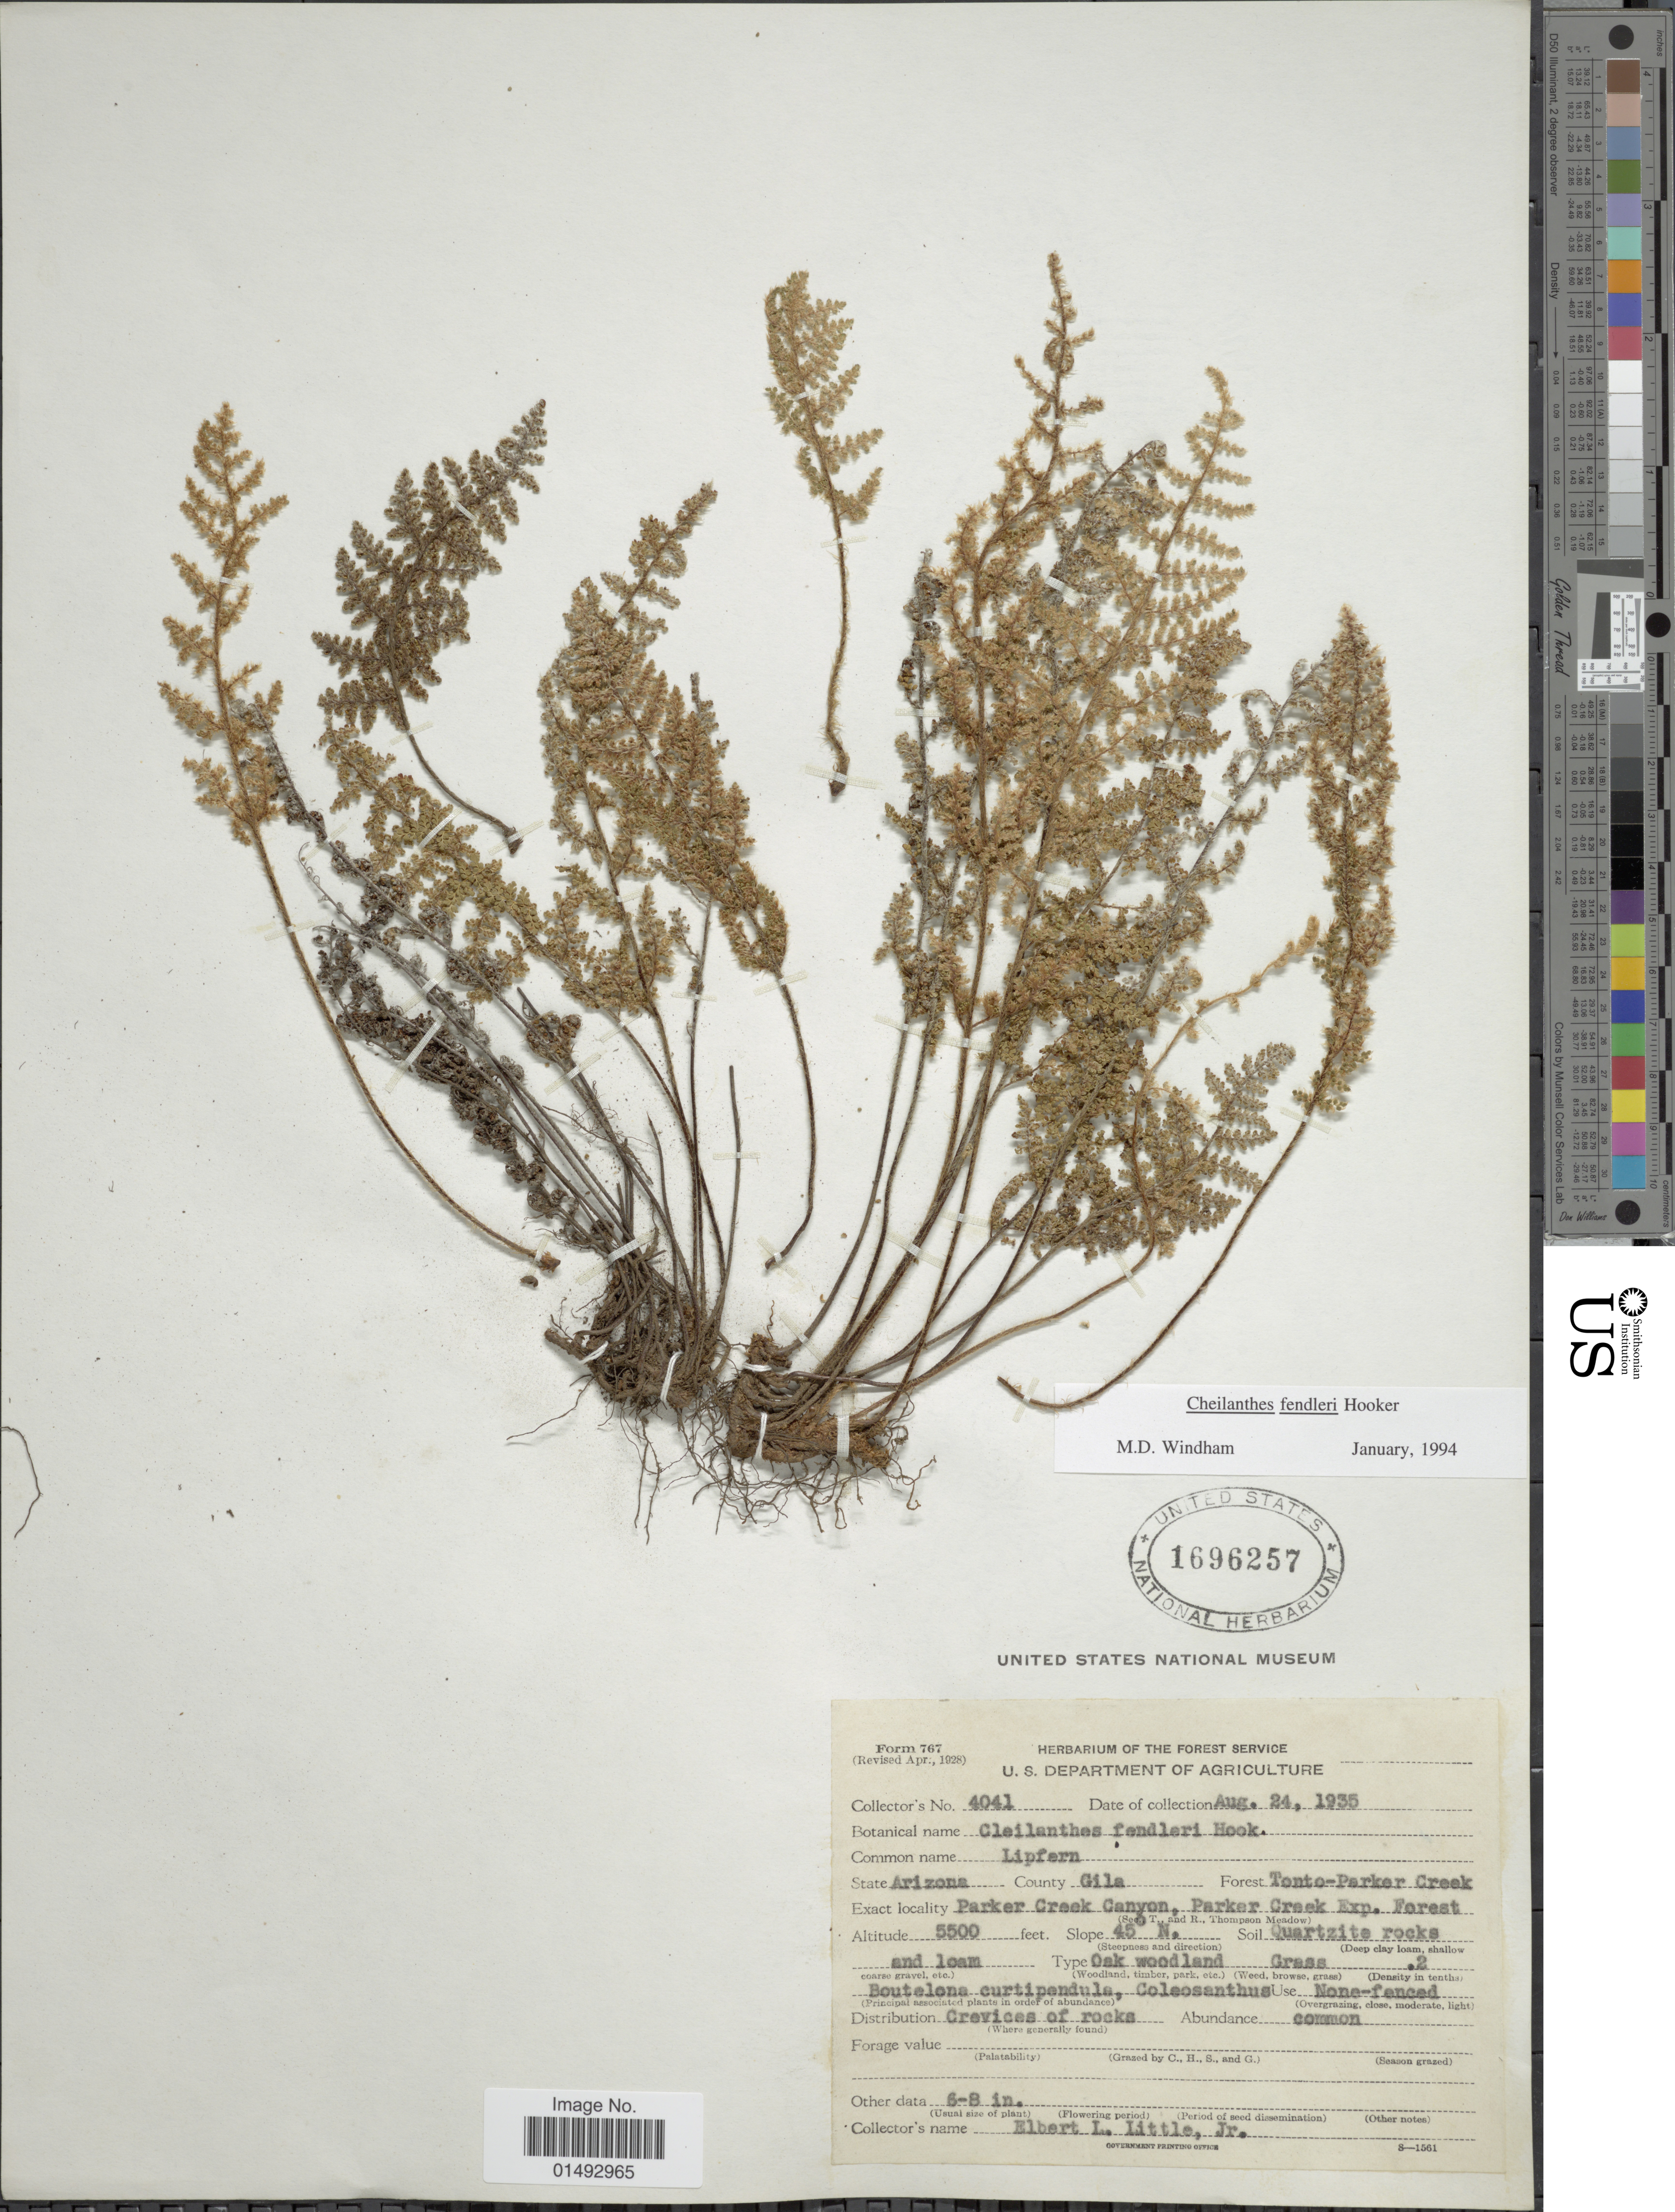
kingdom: Plantae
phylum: Tracheophyta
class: Polypodiopsida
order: Polypodiales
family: Pteridaceae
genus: Myriopteris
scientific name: Myriopteris fendleri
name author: (Hook.) E. Fourn.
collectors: E. L. Little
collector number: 4041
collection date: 1935-08-24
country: United States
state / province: Arizona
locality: County Gila, Forest Tonto-Parker Creek, Parker Creek Canyon, Parker Creek Exp Forest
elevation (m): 1676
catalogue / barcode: US 1696257